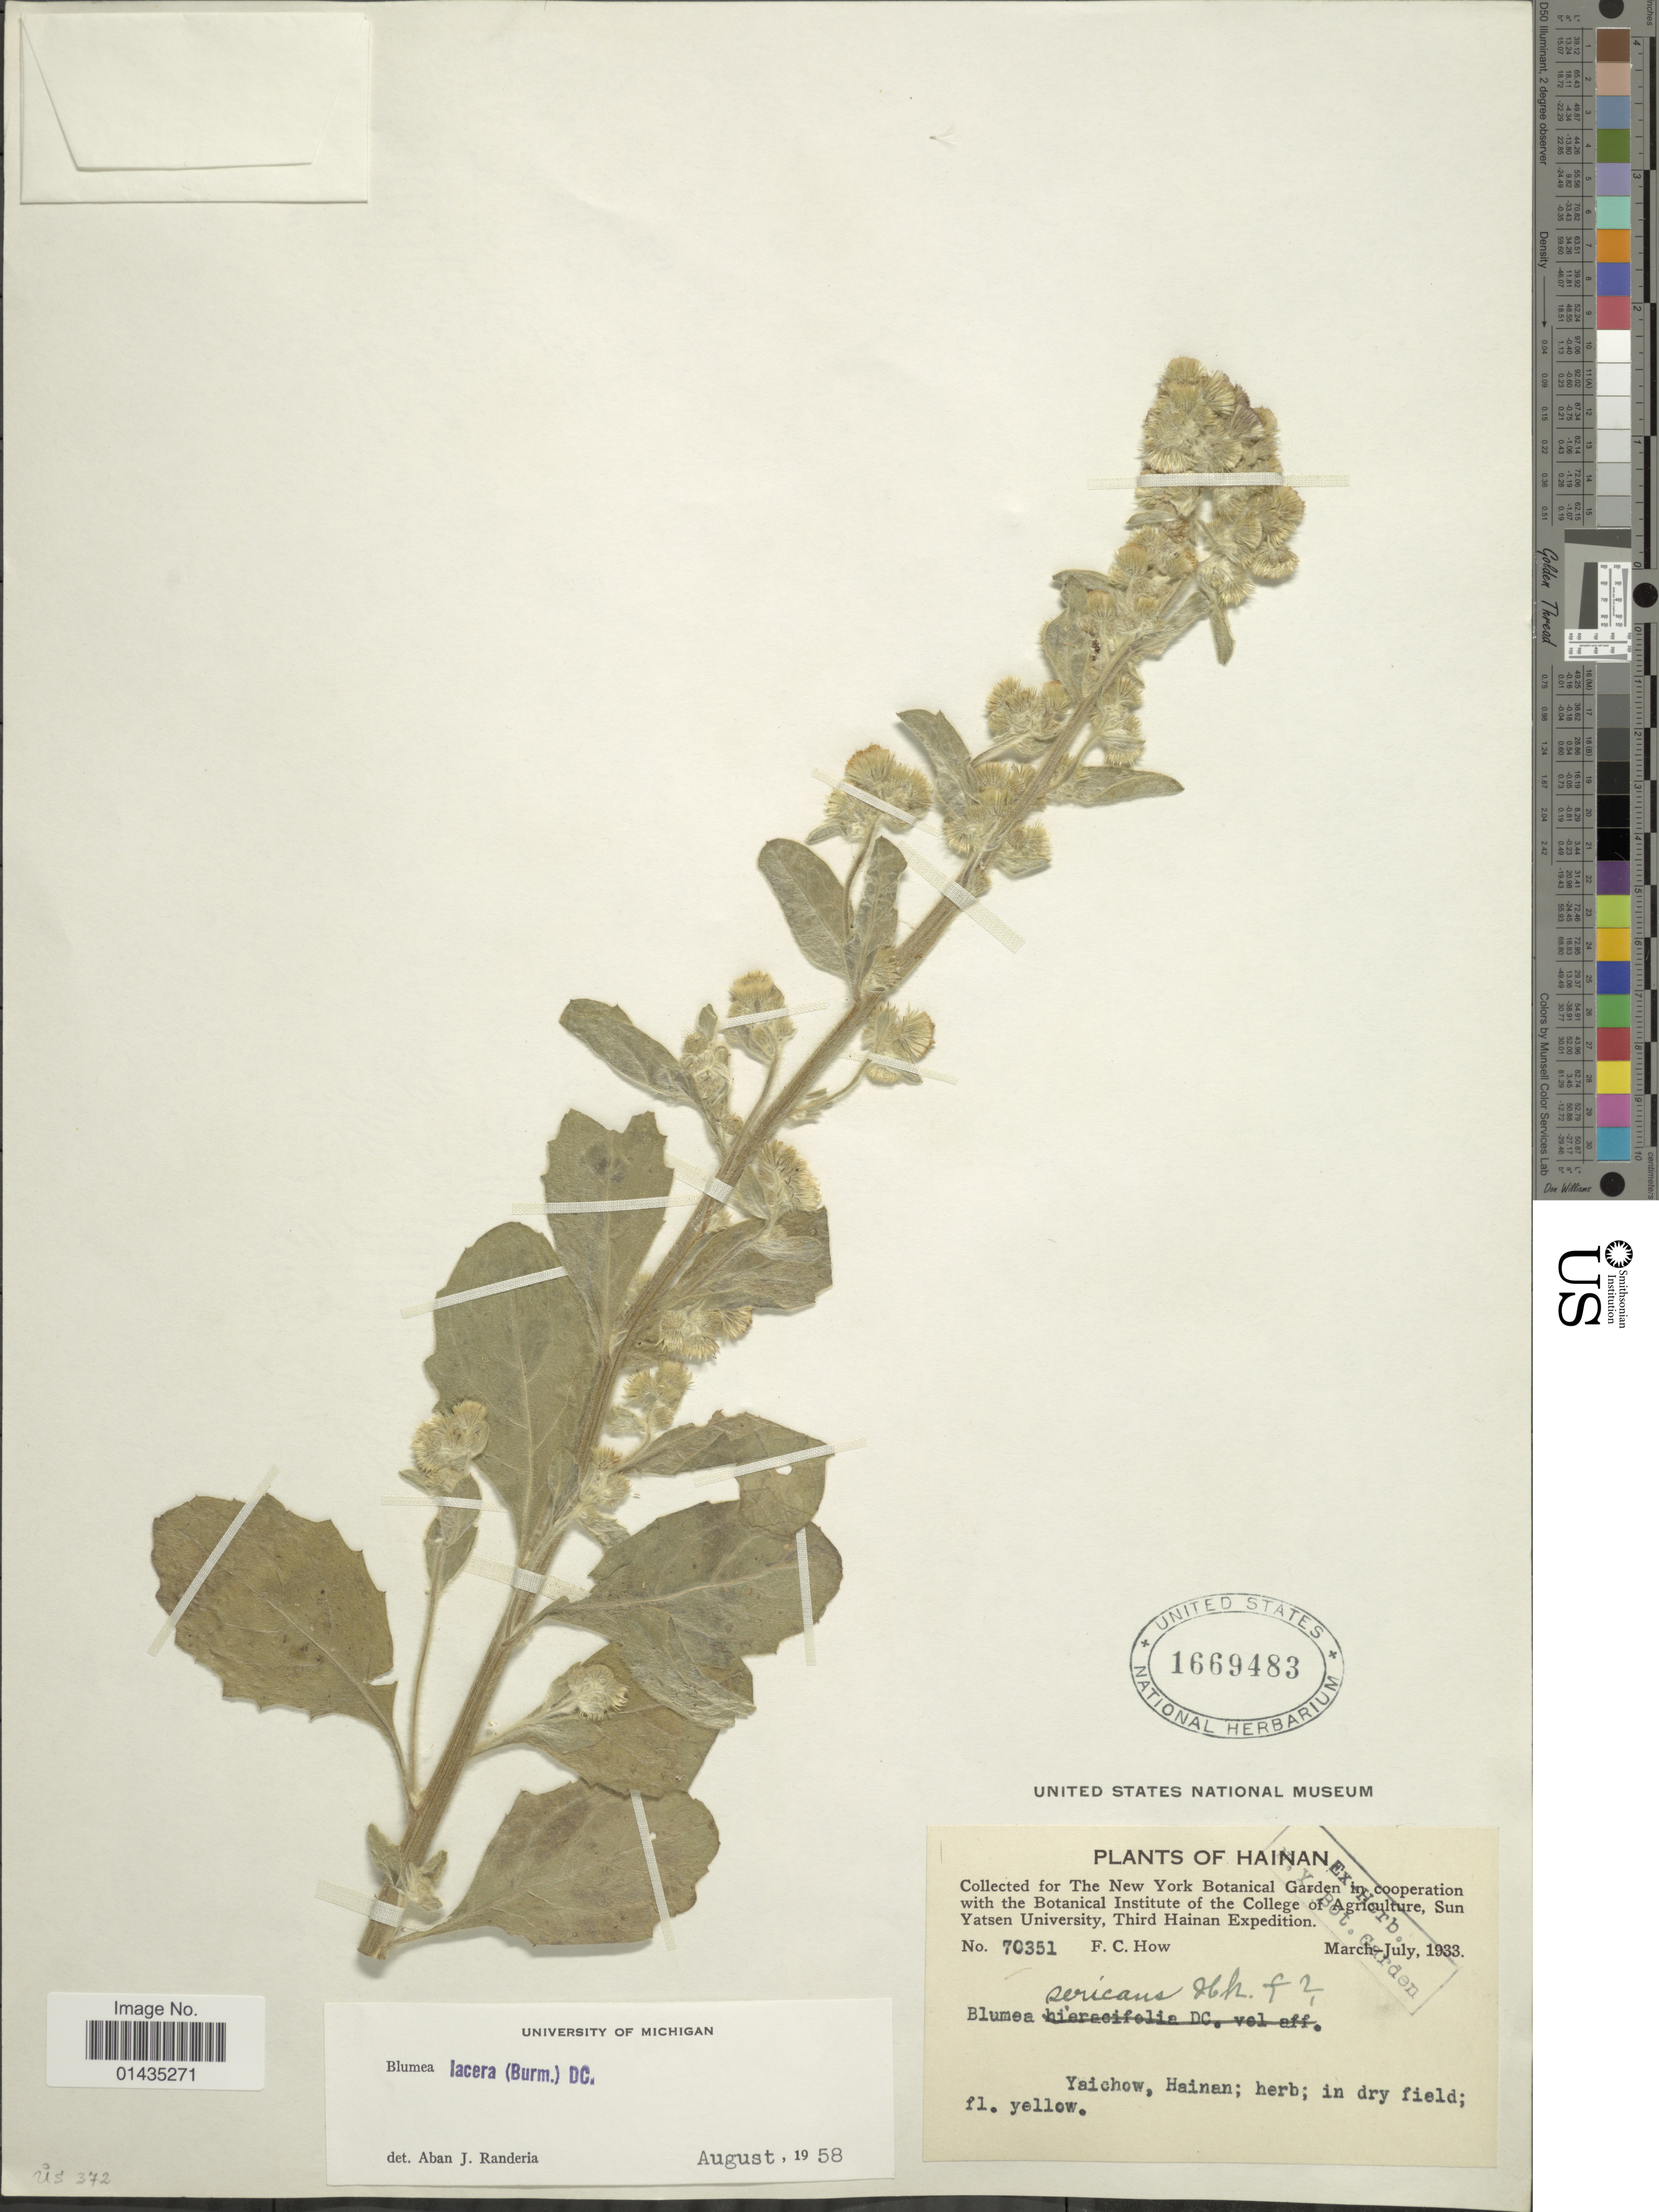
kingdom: Plantae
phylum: Tracheophyta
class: Magnoliopsida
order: Asterales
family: Asteraceae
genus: Blumea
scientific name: Blumea lacera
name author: (Roxb.) DC.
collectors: F. C. How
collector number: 70351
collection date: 1933-03/1933-07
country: China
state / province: Hainan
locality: Yaichow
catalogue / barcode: US 1669483